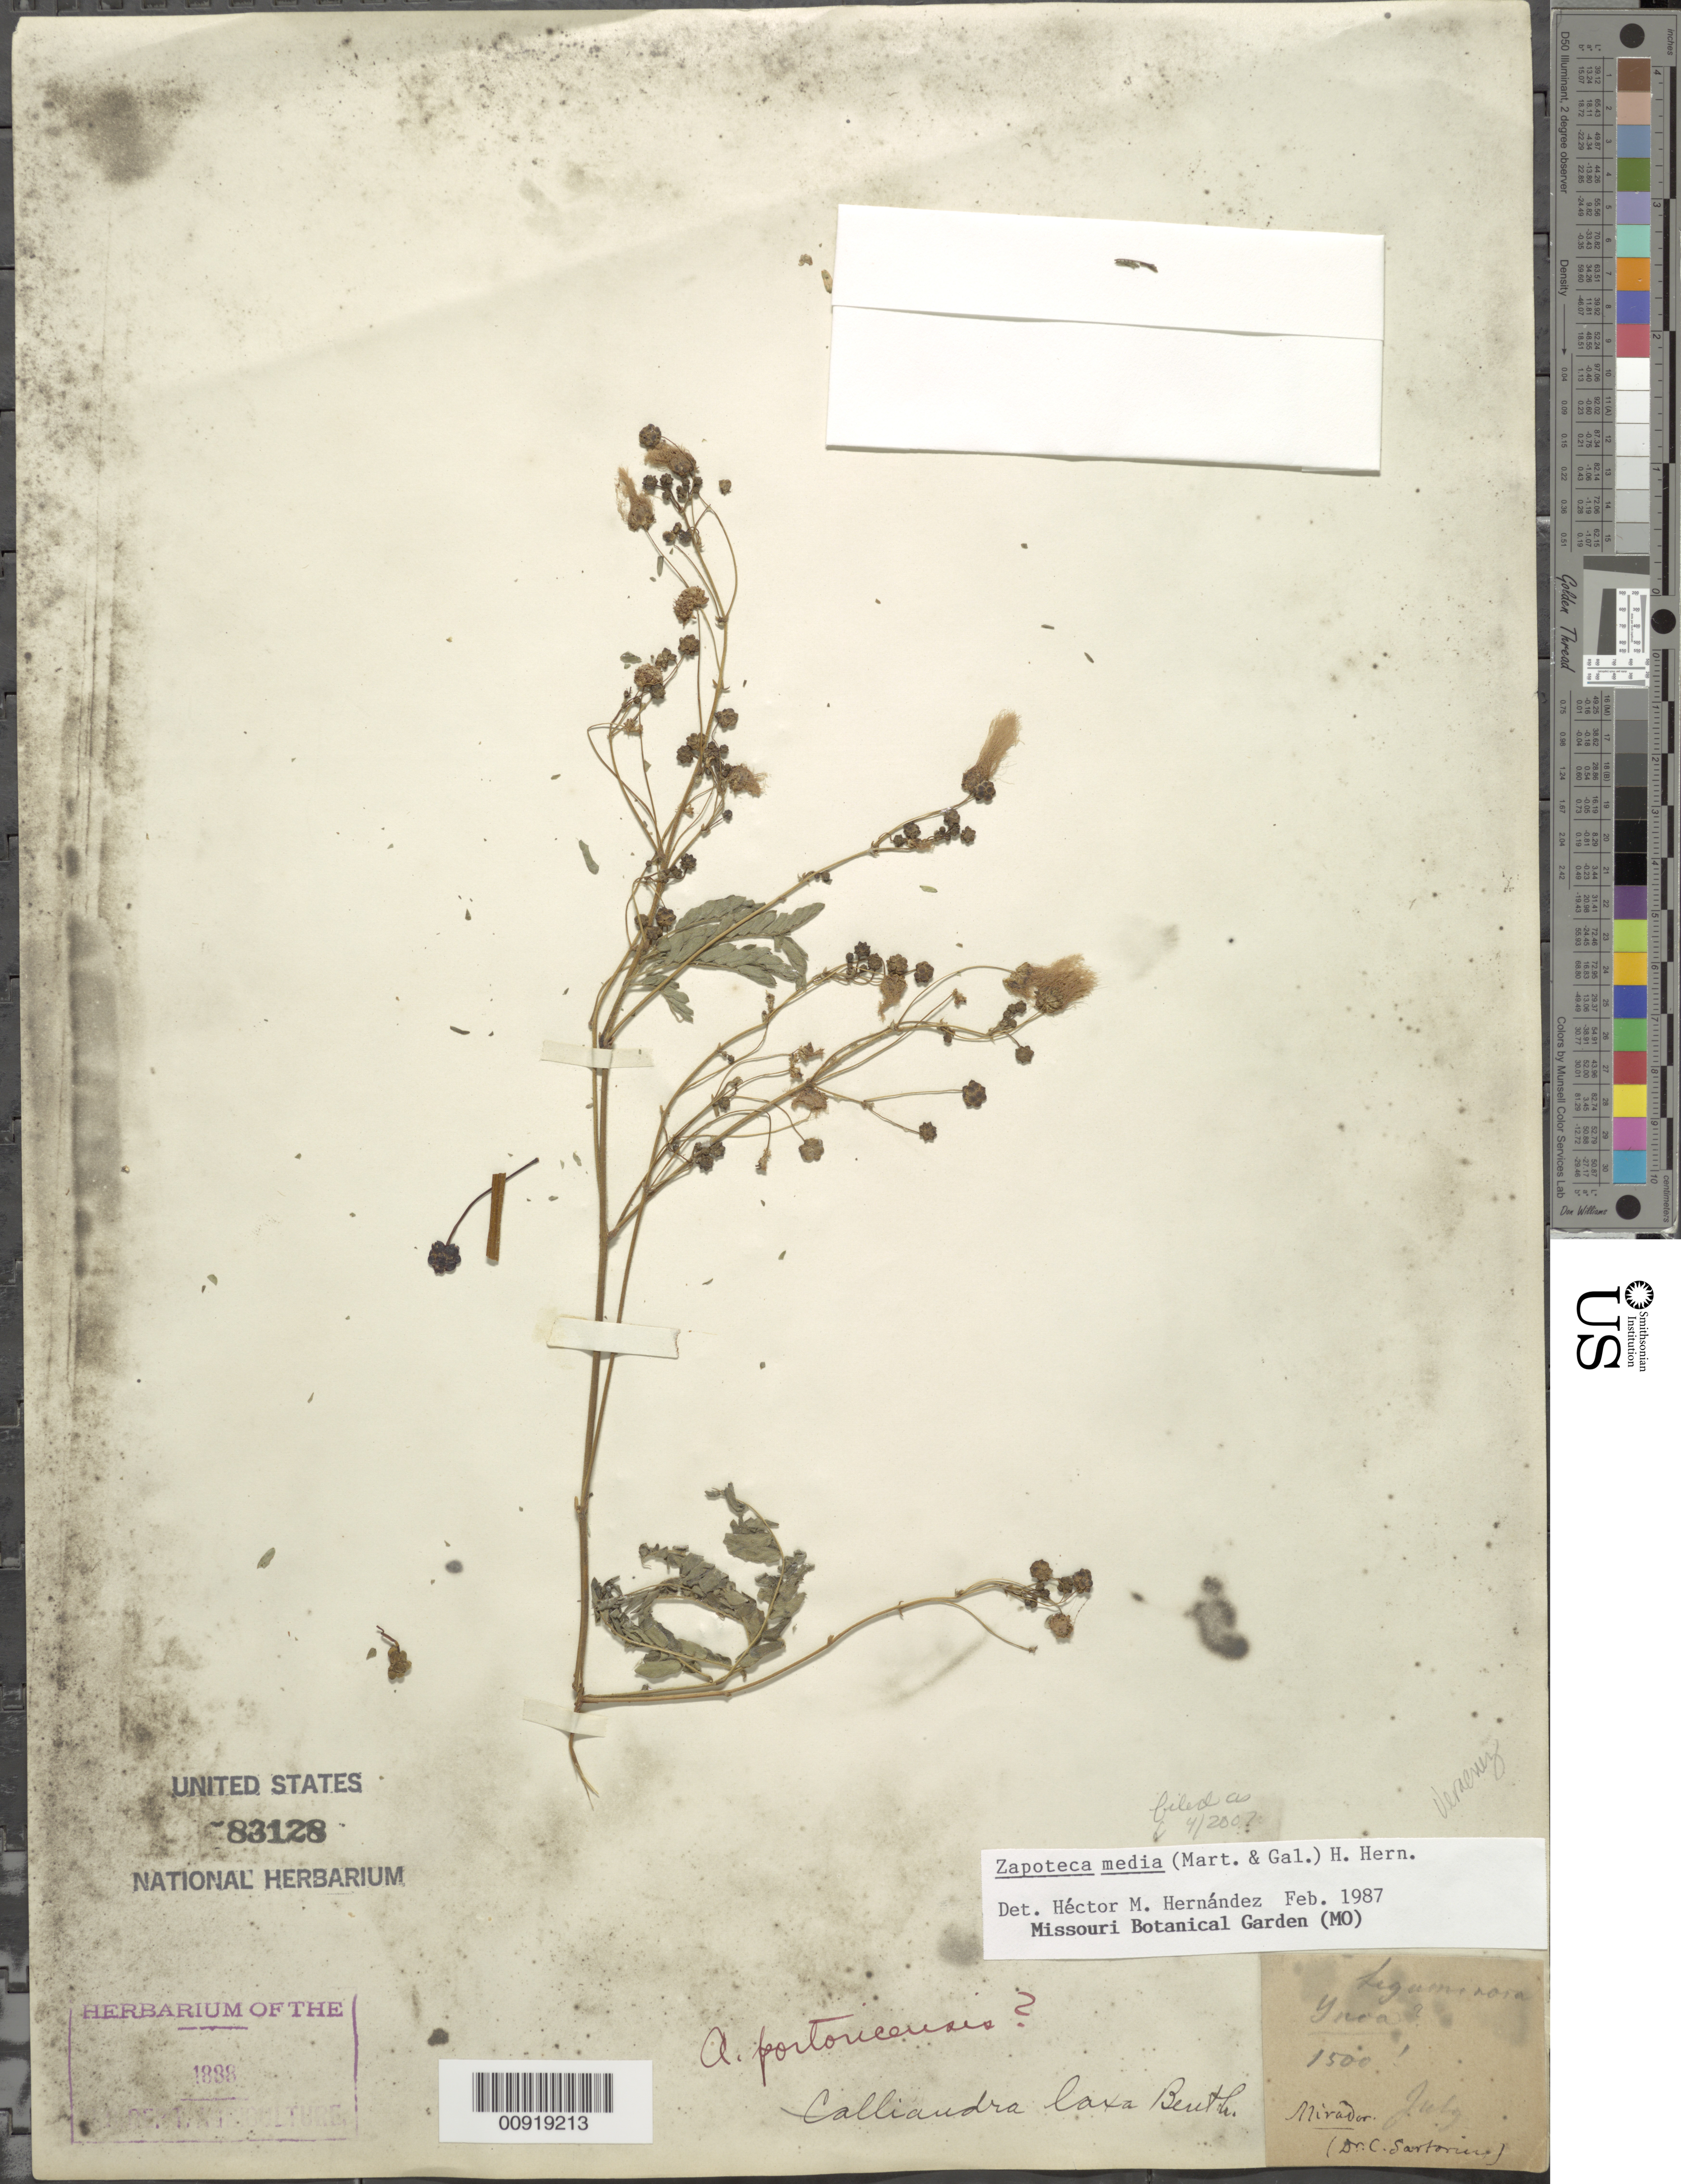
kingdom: Plantae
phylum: Tracheophyta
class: Magnoliopsida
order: Fabales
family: Fabaceae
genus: Zapoteca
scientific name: Zapoteca media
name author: (M. Martens & Galeotti) H.M. Hern.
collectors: C. Sartorius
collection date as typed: Jul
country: Mexico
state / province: Veracruz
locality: Mirador.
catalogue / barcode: US 83128